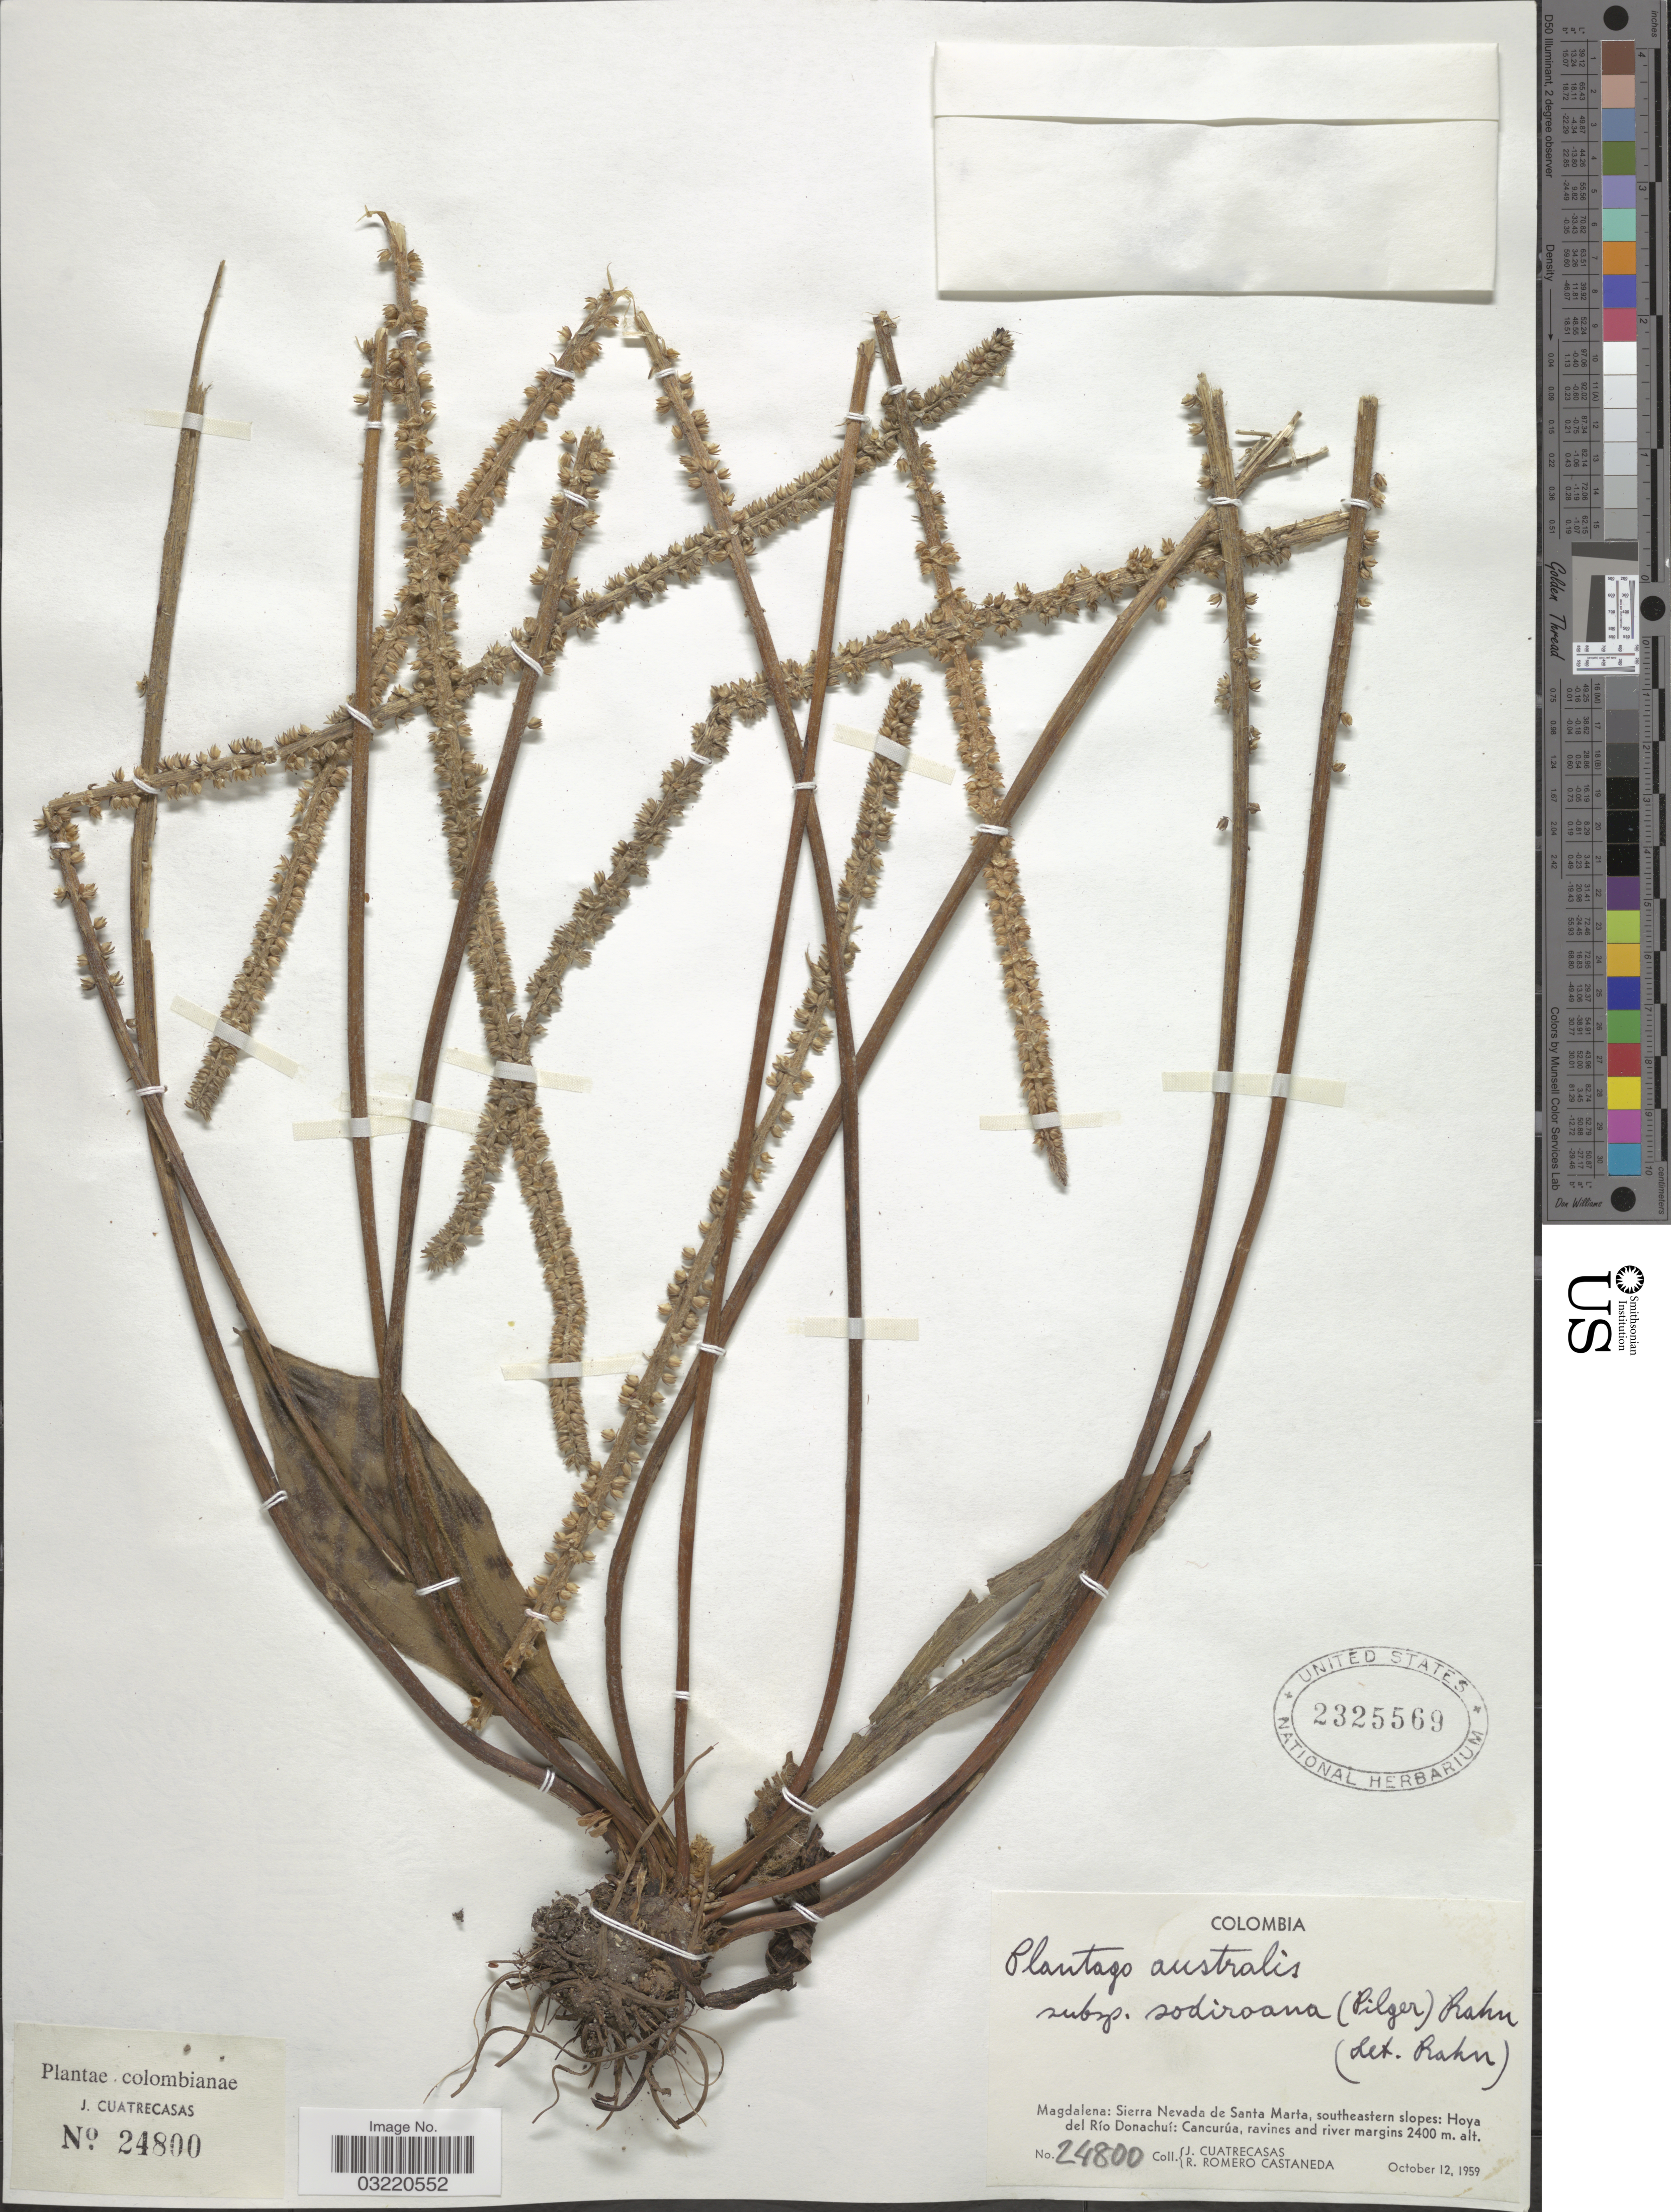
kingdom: Plantae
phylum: Tracheophyta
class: Magnoliopsida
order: Lamiales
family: Plantaginaceae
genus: Plantago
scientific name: Plantago australis subsp. sodiroana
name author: (Pilg.) Rahn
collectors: J. Cuatrecasas & R. Romero Castañeda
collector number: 24800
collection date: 1959-10-12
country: Colombia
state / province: Magdalena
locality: Sierra Nevada de Santa Marta, southeastern slopes: Hoya del Río Donachuí: Cancurúa, ravines and river margins.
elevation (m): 2400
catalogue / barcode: US 2325569